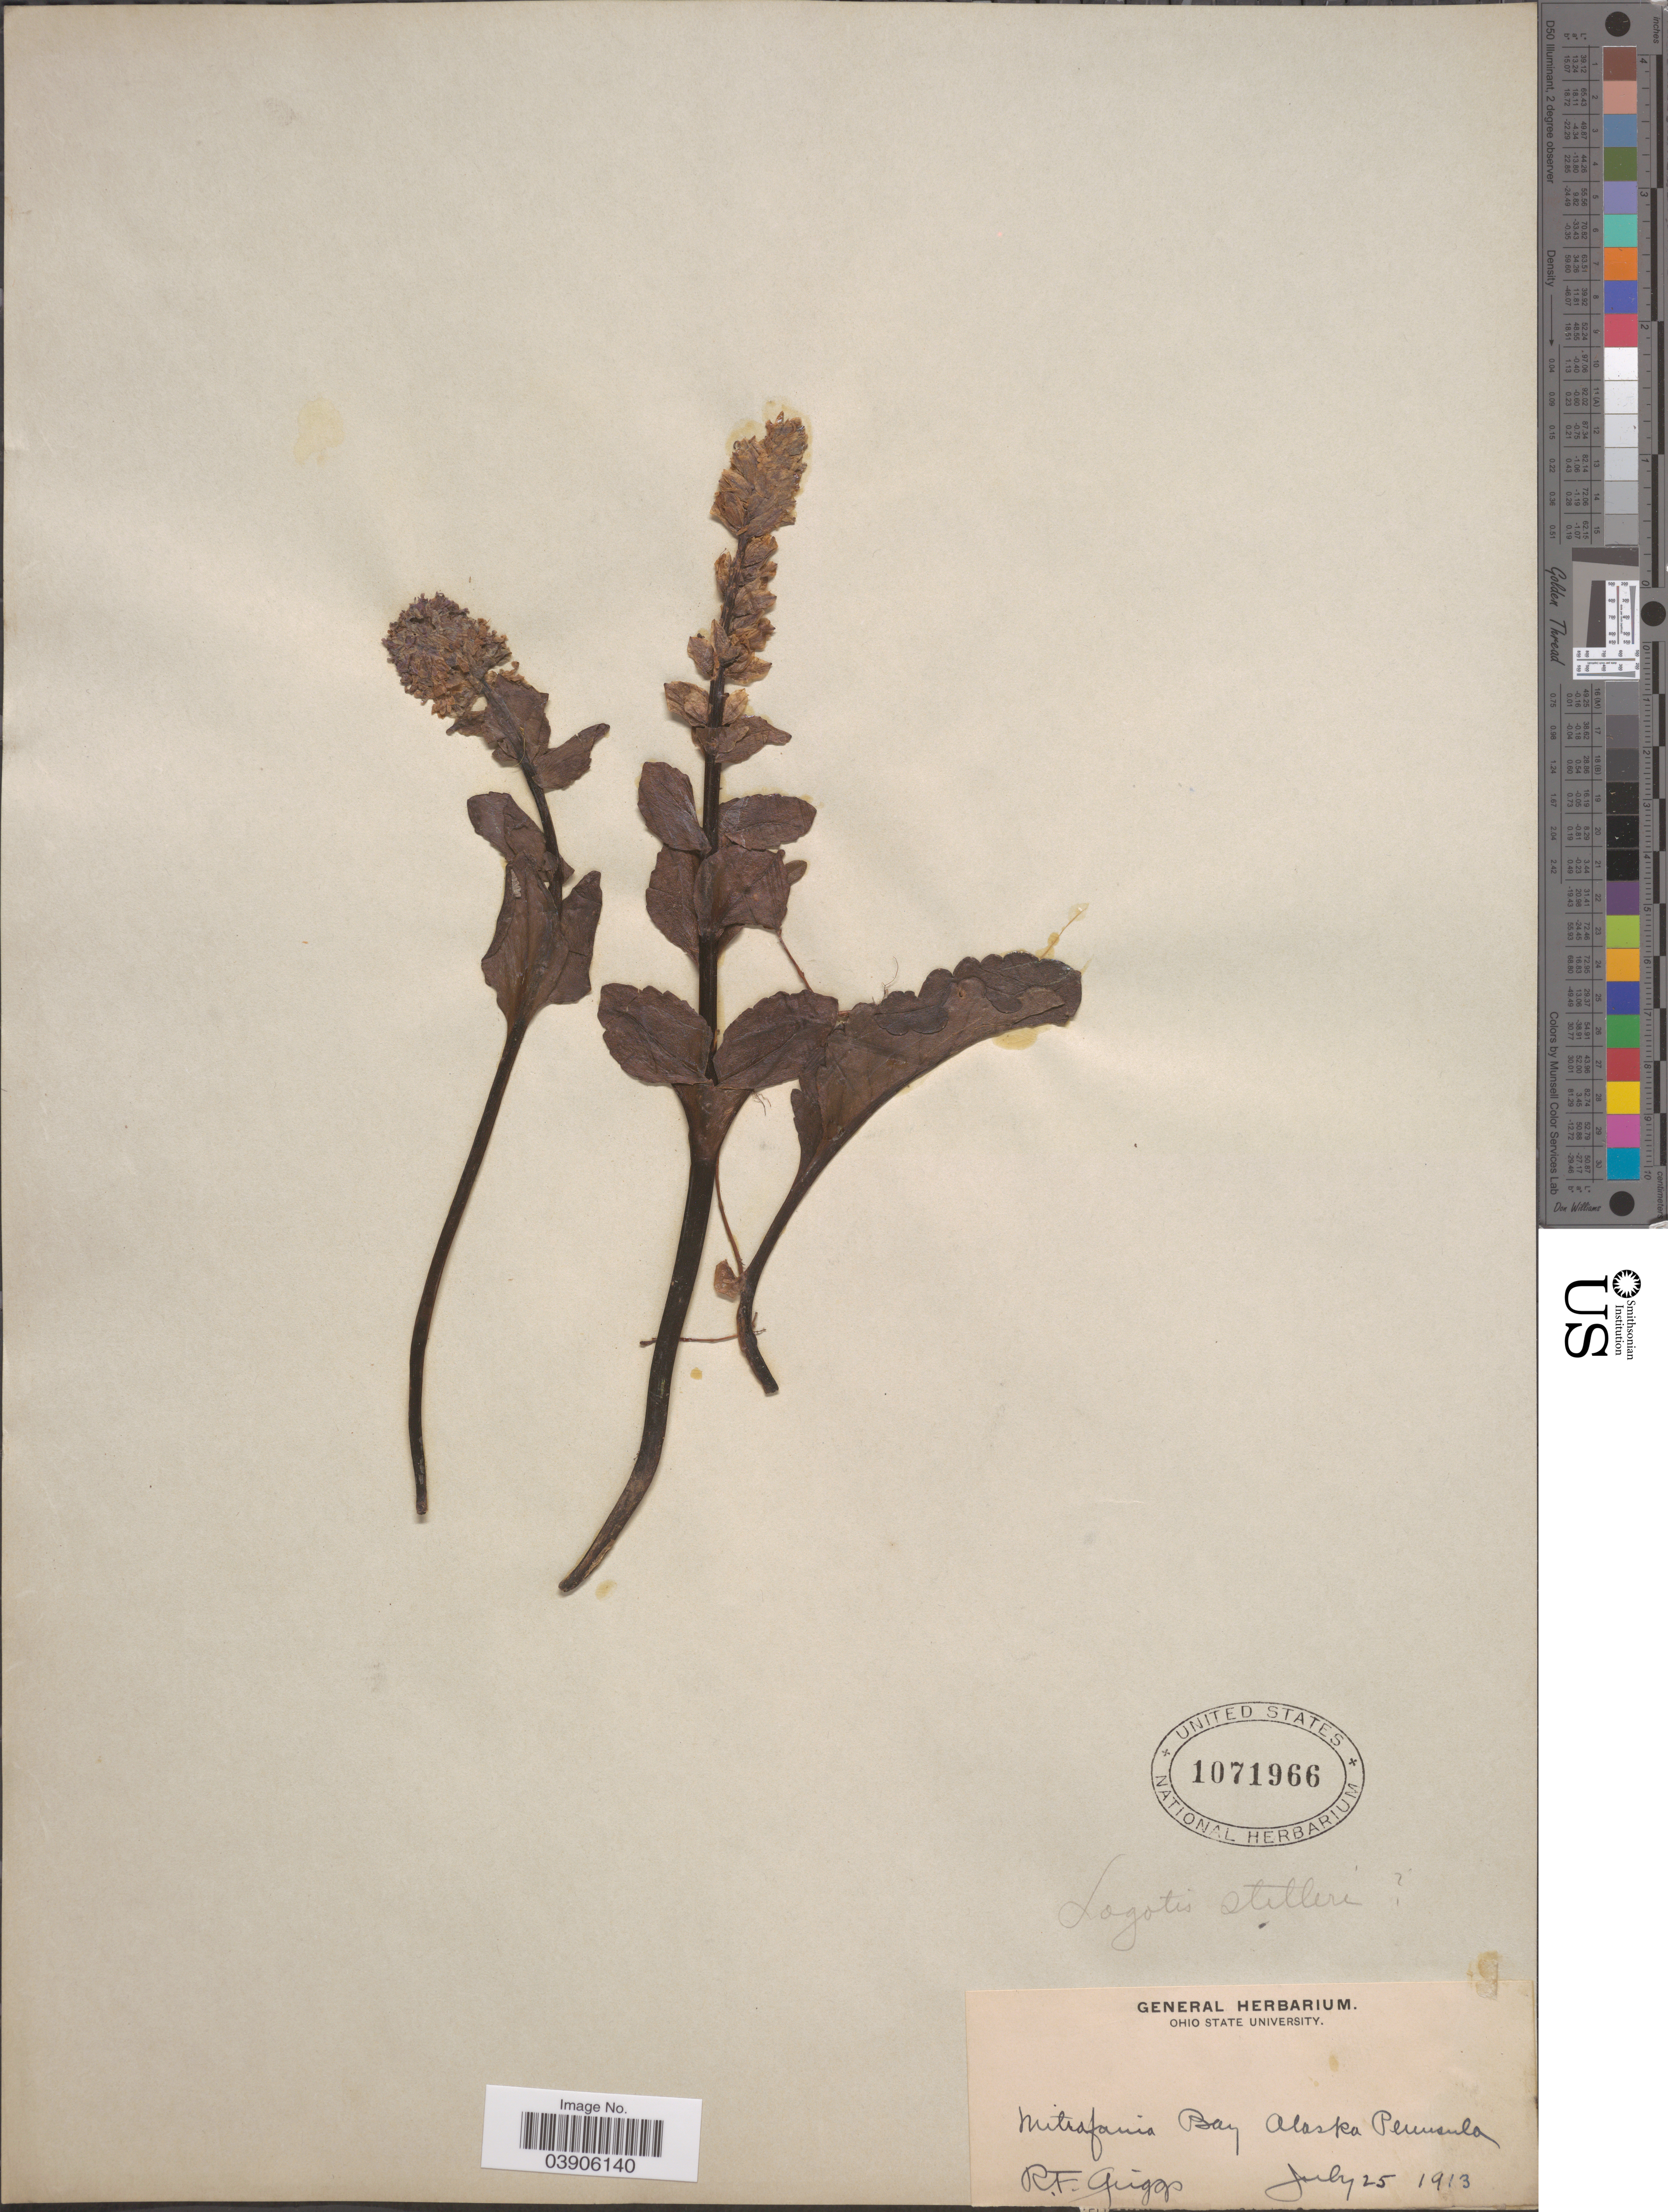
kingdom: Plantae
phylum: Tracheophyta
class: Magnoliopsida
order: Lamiales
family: Plantaginaceae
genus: Lagotis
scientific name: Lagotis glauca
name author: Gaertn.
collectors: R. F. Griggs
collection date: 1913-07-25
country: United States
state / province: Alaska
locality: Mitrofania Bay, Alaska Peninsula.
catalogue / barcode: US 1071966